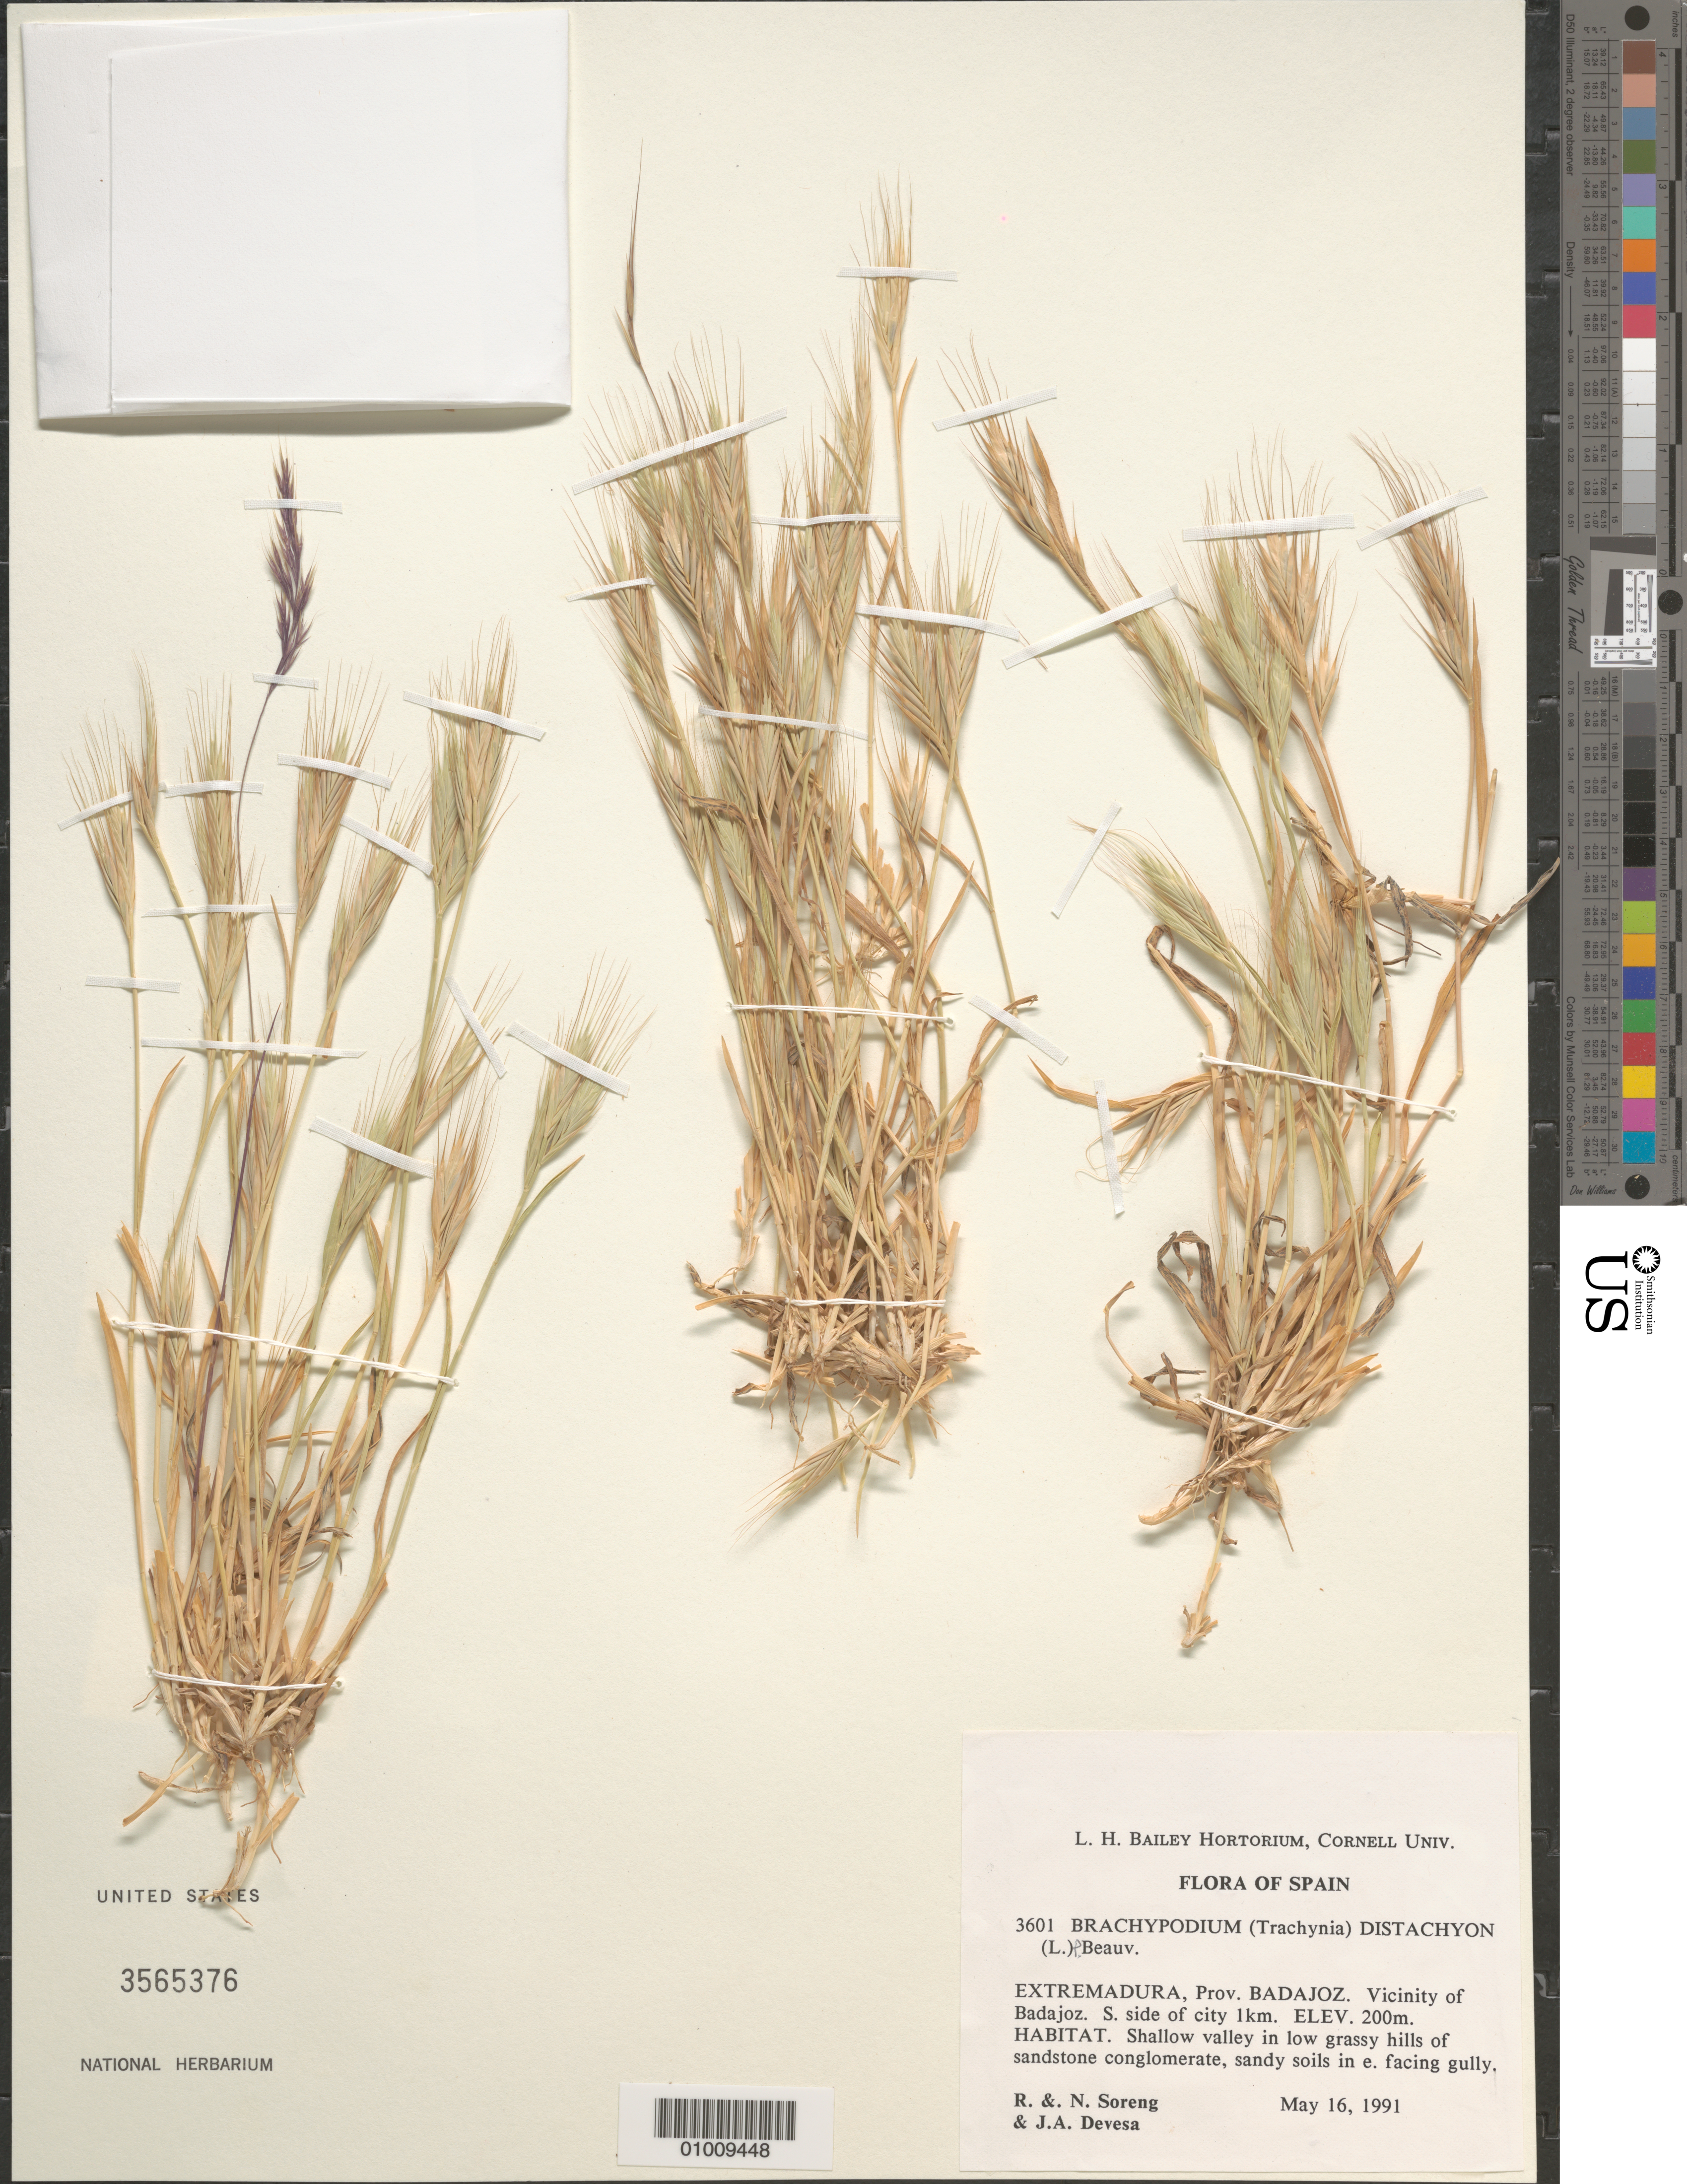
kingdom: Plantae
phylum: Tracheophyta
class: Liliopsida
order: Poales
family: Poaceae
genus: Brachypodium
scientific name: Brachypodium distachyon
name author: (L.) P. Beauv.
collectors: R. J. Soreng, N. L. Soreng & J. Devesa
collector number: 3601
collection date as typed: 16 May 1991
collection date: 1991-05-16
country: Spain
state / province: Extremadura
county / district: Badajoz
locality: Vicinity of Badajoz. S side of city 1 km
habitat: Shallow valley in low grassy hills of sandstone conglomerate, sandy soils in e. facing gully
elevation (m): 200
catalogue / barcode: US 3565376